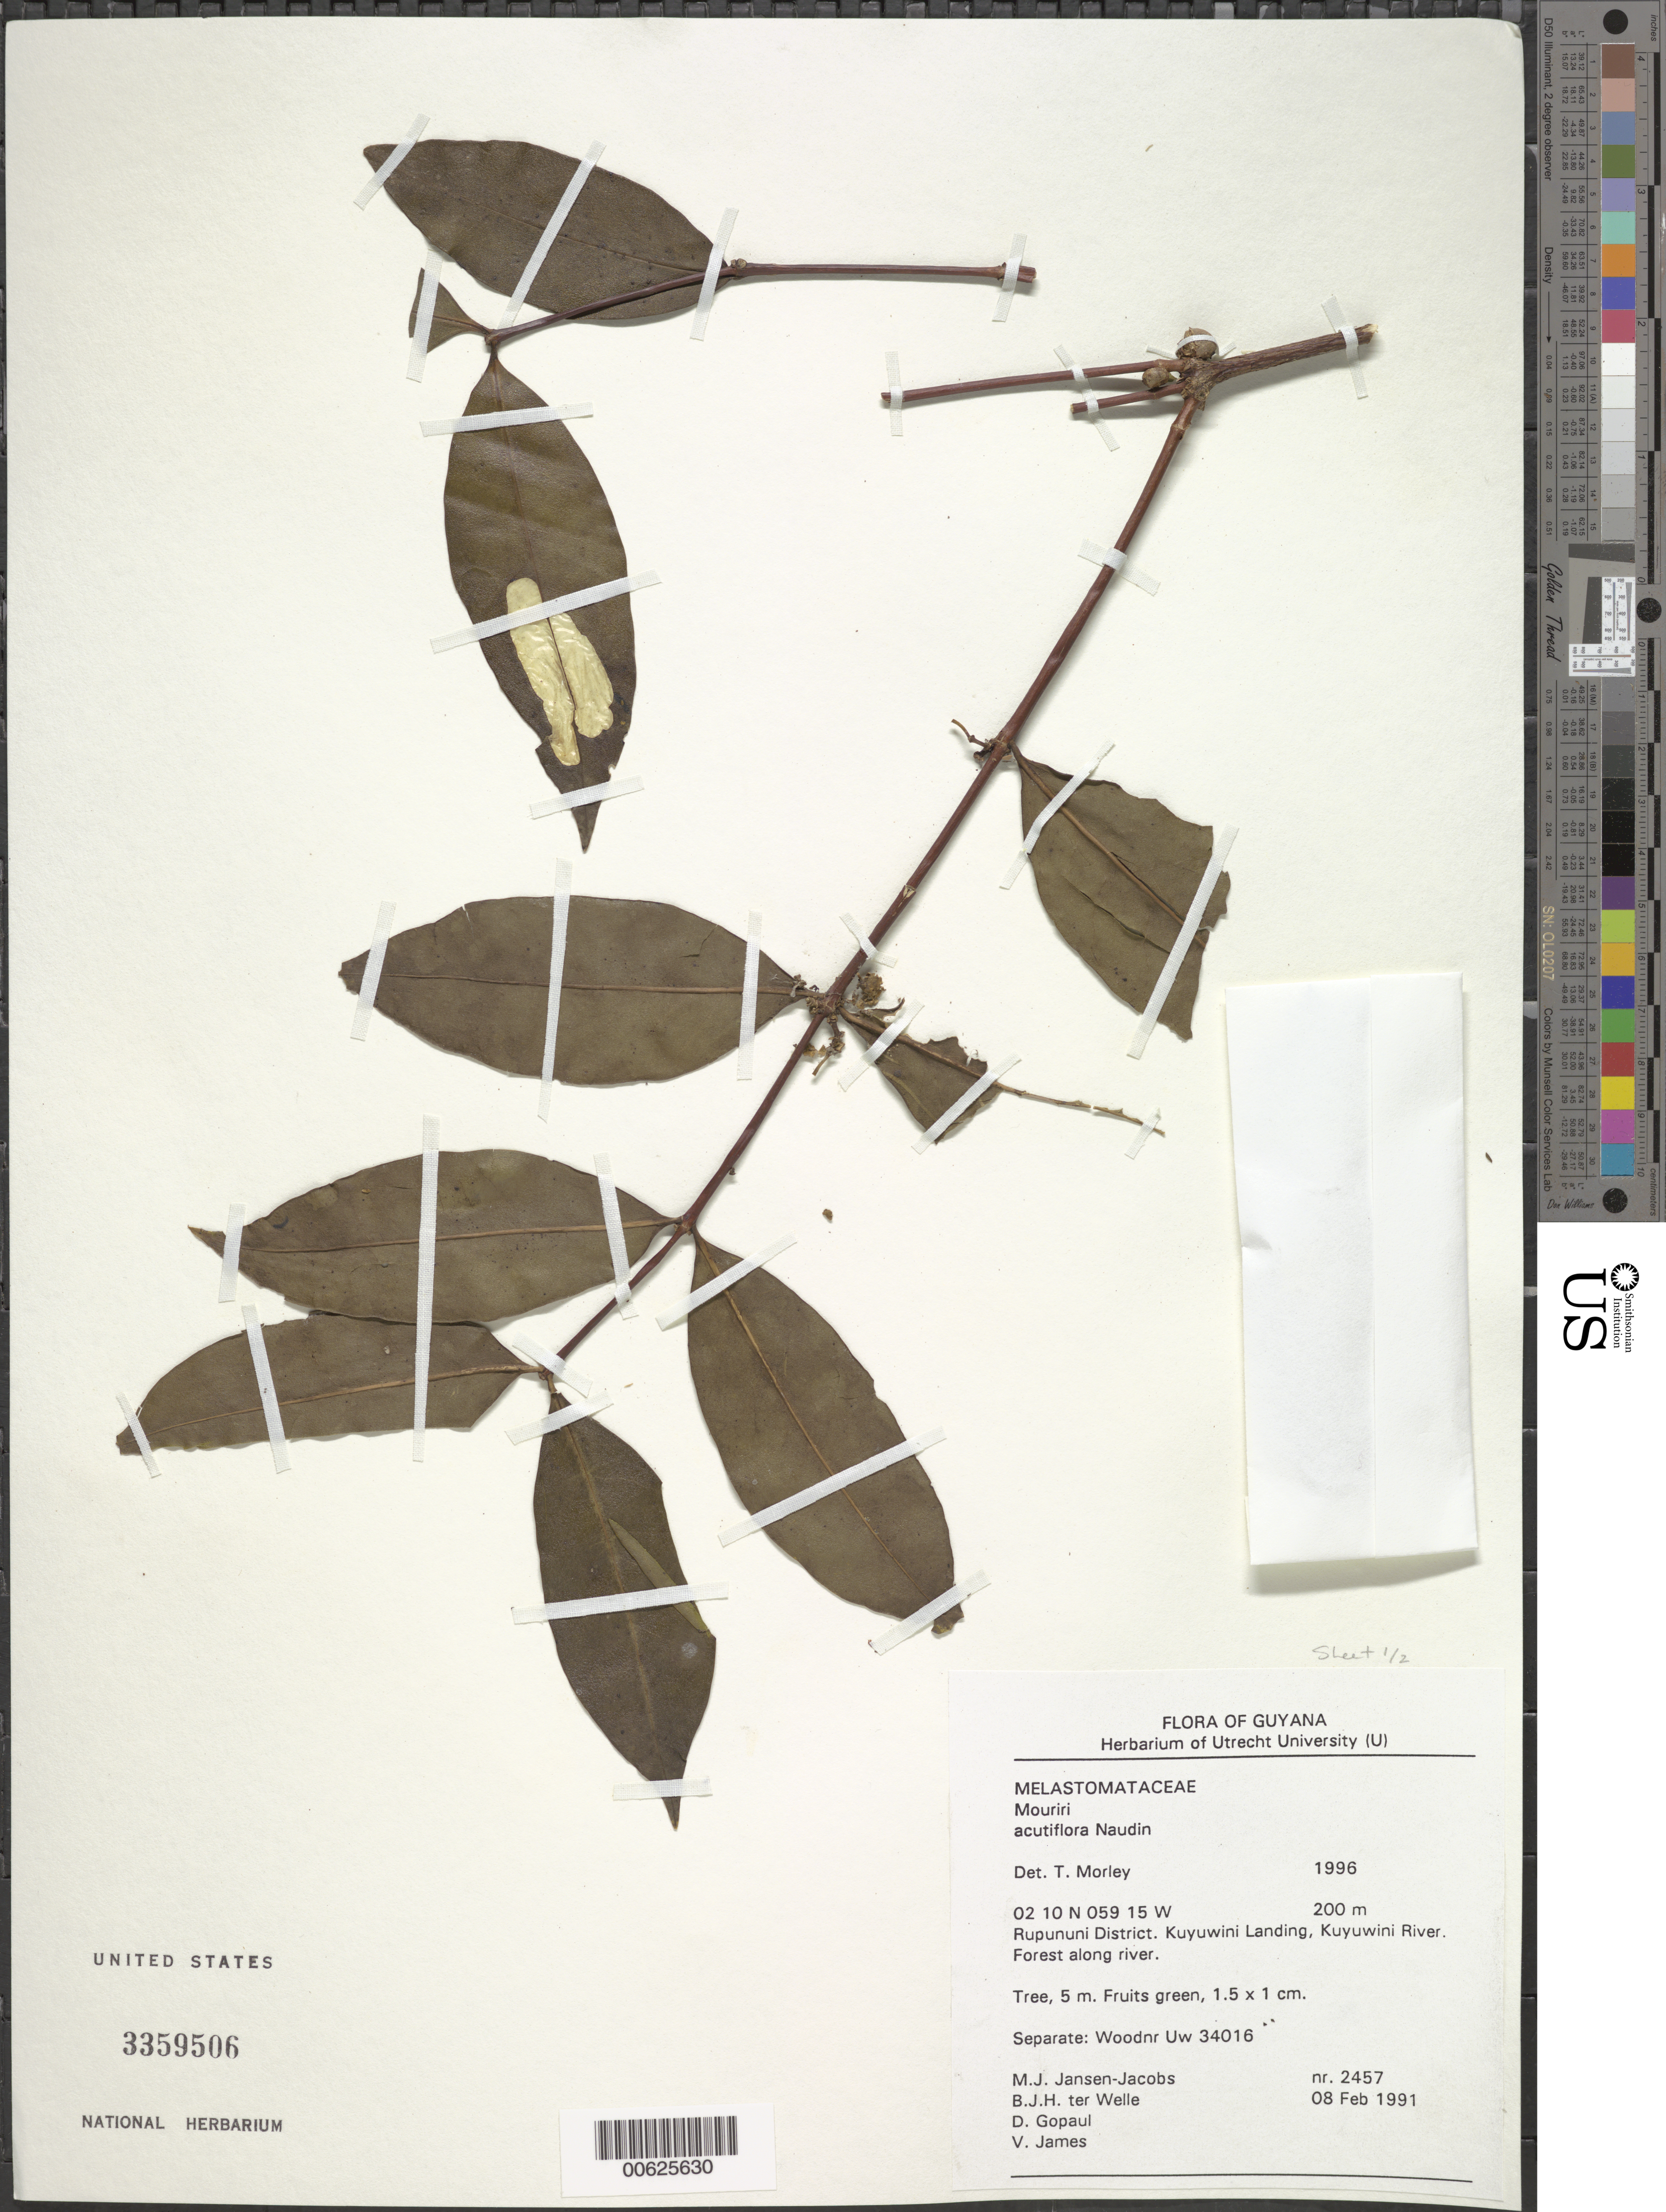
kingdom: Plantae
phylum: Tracheophyta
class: Magnoliopsida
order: Myrtales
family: Melastomataceae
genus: Mouriri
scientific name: Mouriri acutiflora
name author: Naudin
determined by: Morley, T.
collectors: M. J. Jansen-Jacobs, B. Welle, D. Gopaul & V. James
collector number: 2457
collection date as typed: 8-Feb-91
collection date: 1991-02-08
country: Guyana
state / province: U. Takutu-U. Essequibo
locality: Kuyuwini Landing, Kuyuwini River, Rupununi District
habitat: Forest along river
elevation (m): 200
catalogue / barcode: US 3359506